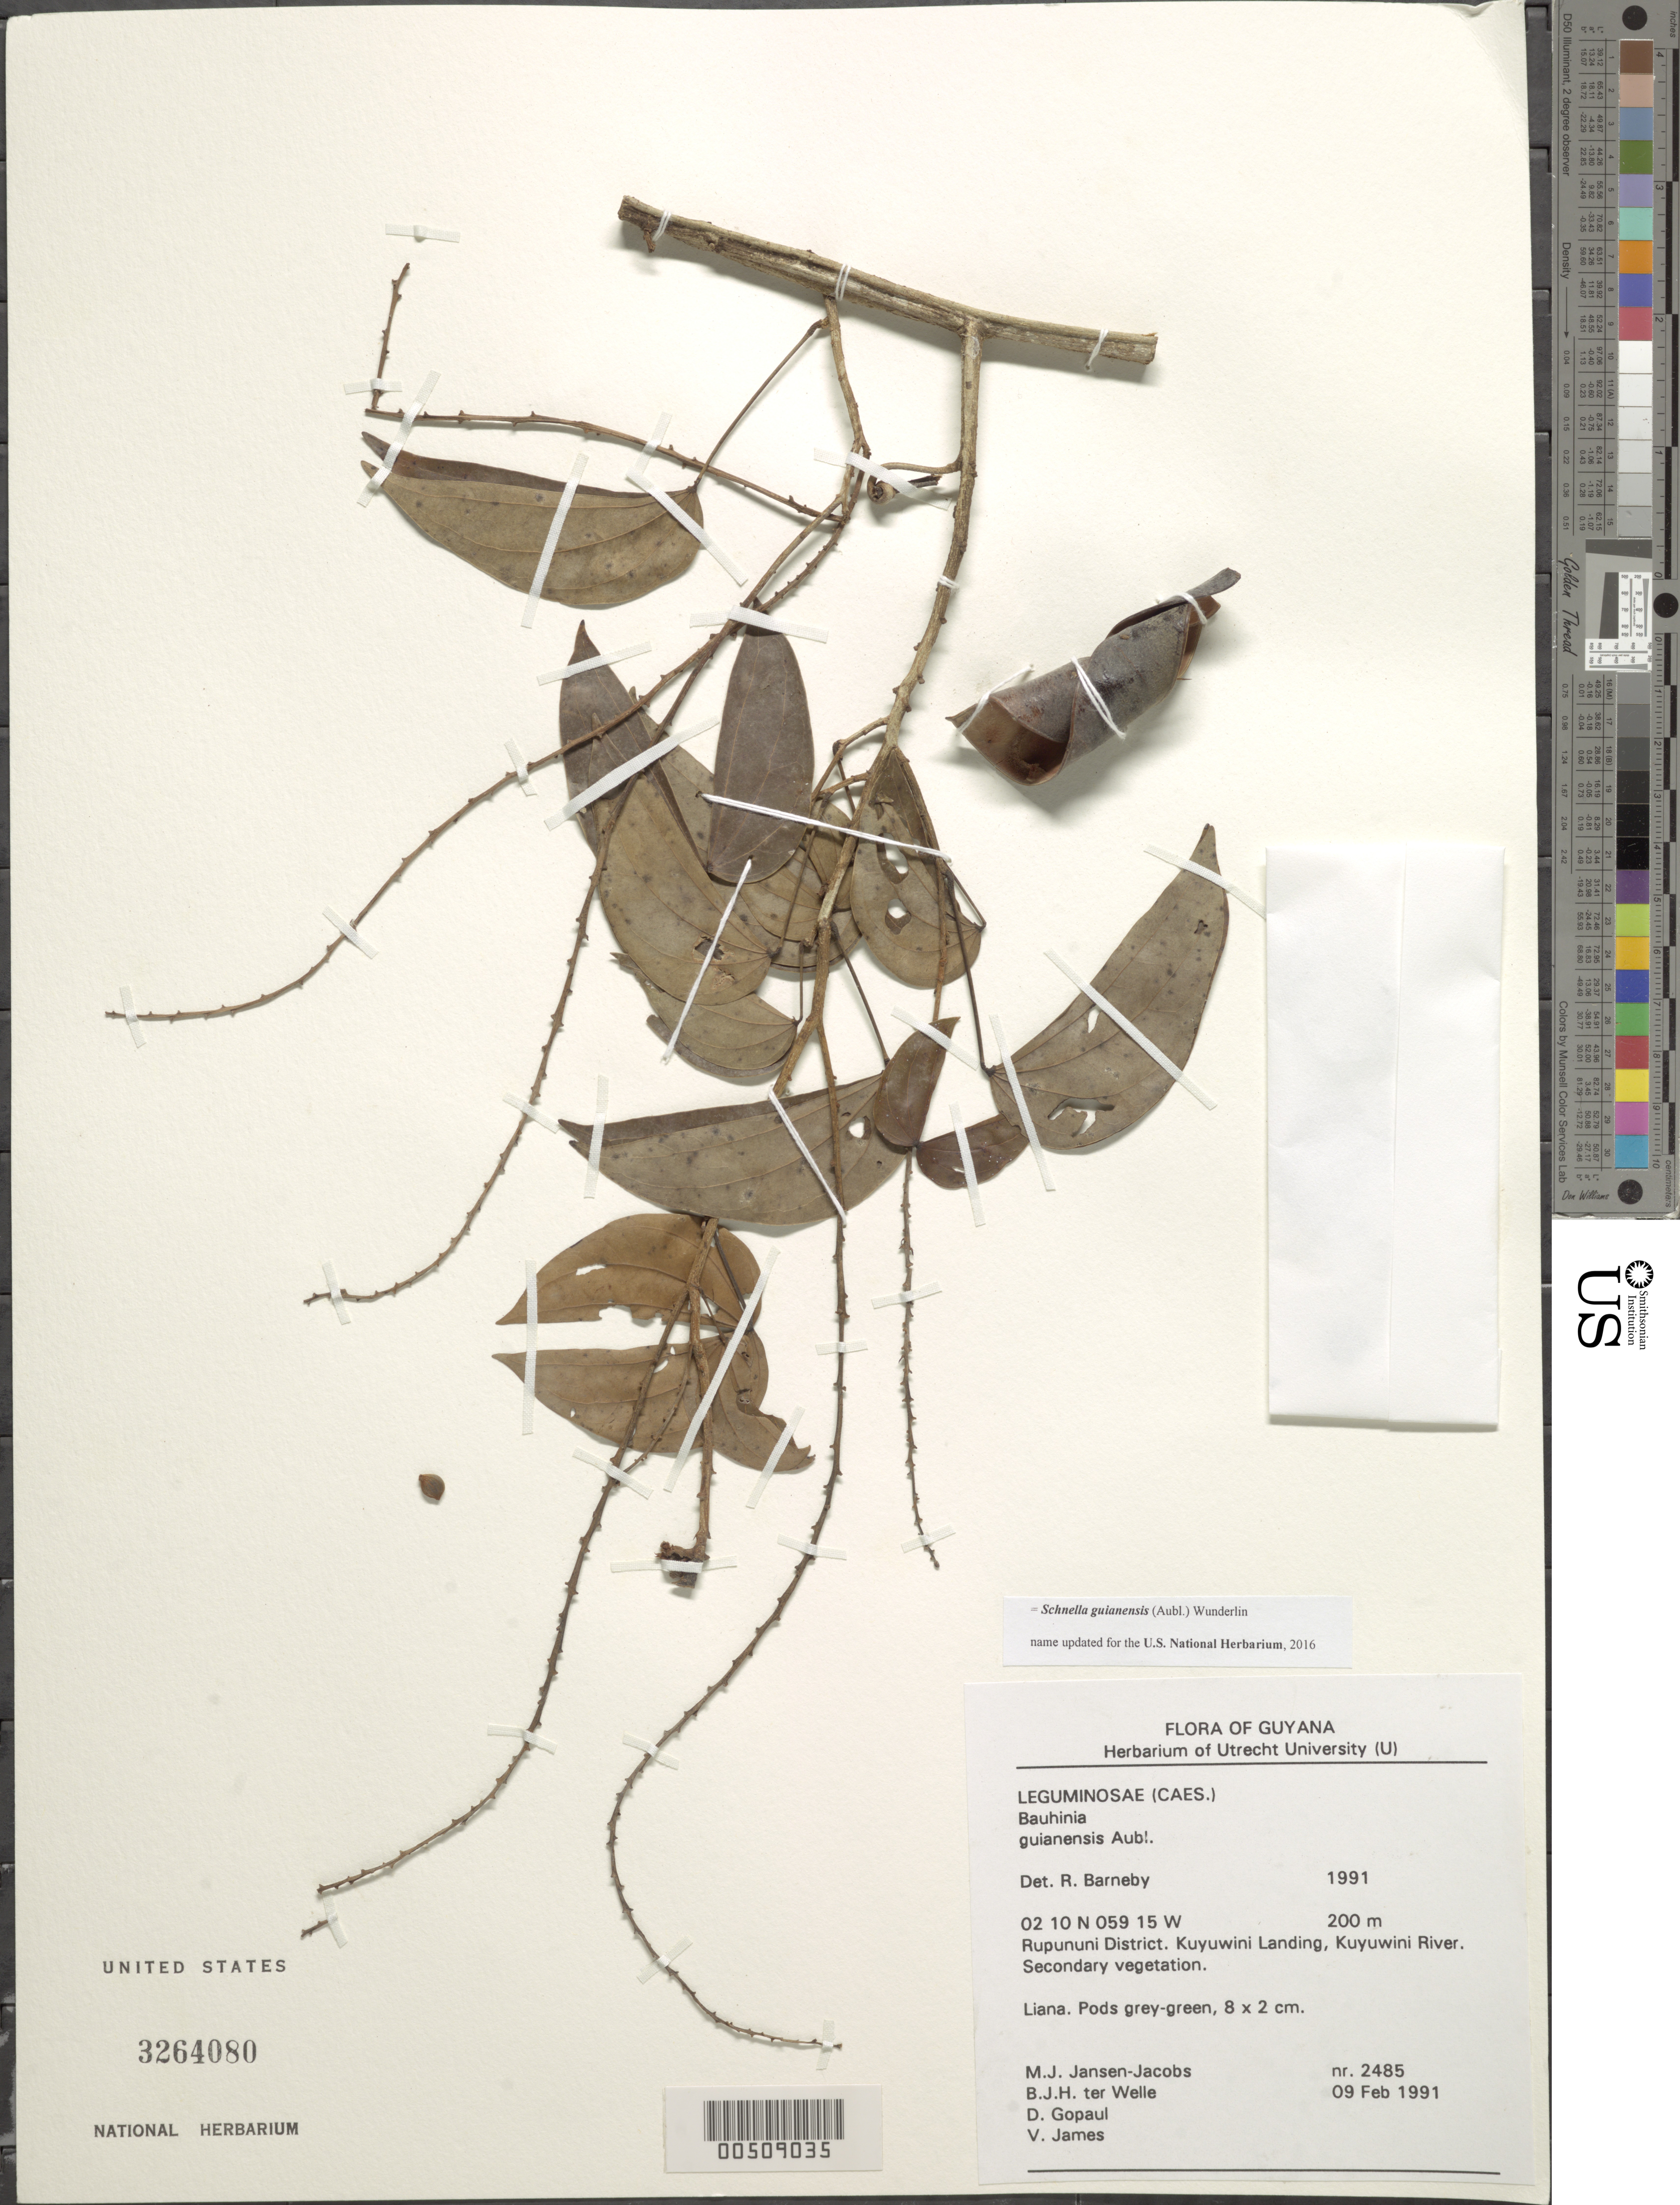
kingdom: Plantae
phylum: Tracheophyta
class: Magnoliopsida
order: Fabales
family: Fabaceae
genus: Schnella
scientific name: Schnella guianensis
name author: (Aubl.) Wunderlin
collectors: M. J. Jansen-Jacobs, B. Welle, D. Gopaul & V. James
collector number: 2485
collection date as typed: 09 Feb 1991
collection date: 1991-02-09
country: Guyana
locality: Rupununi dist., kuyuwini landing, kuyuwini river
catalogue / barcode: US 3264080